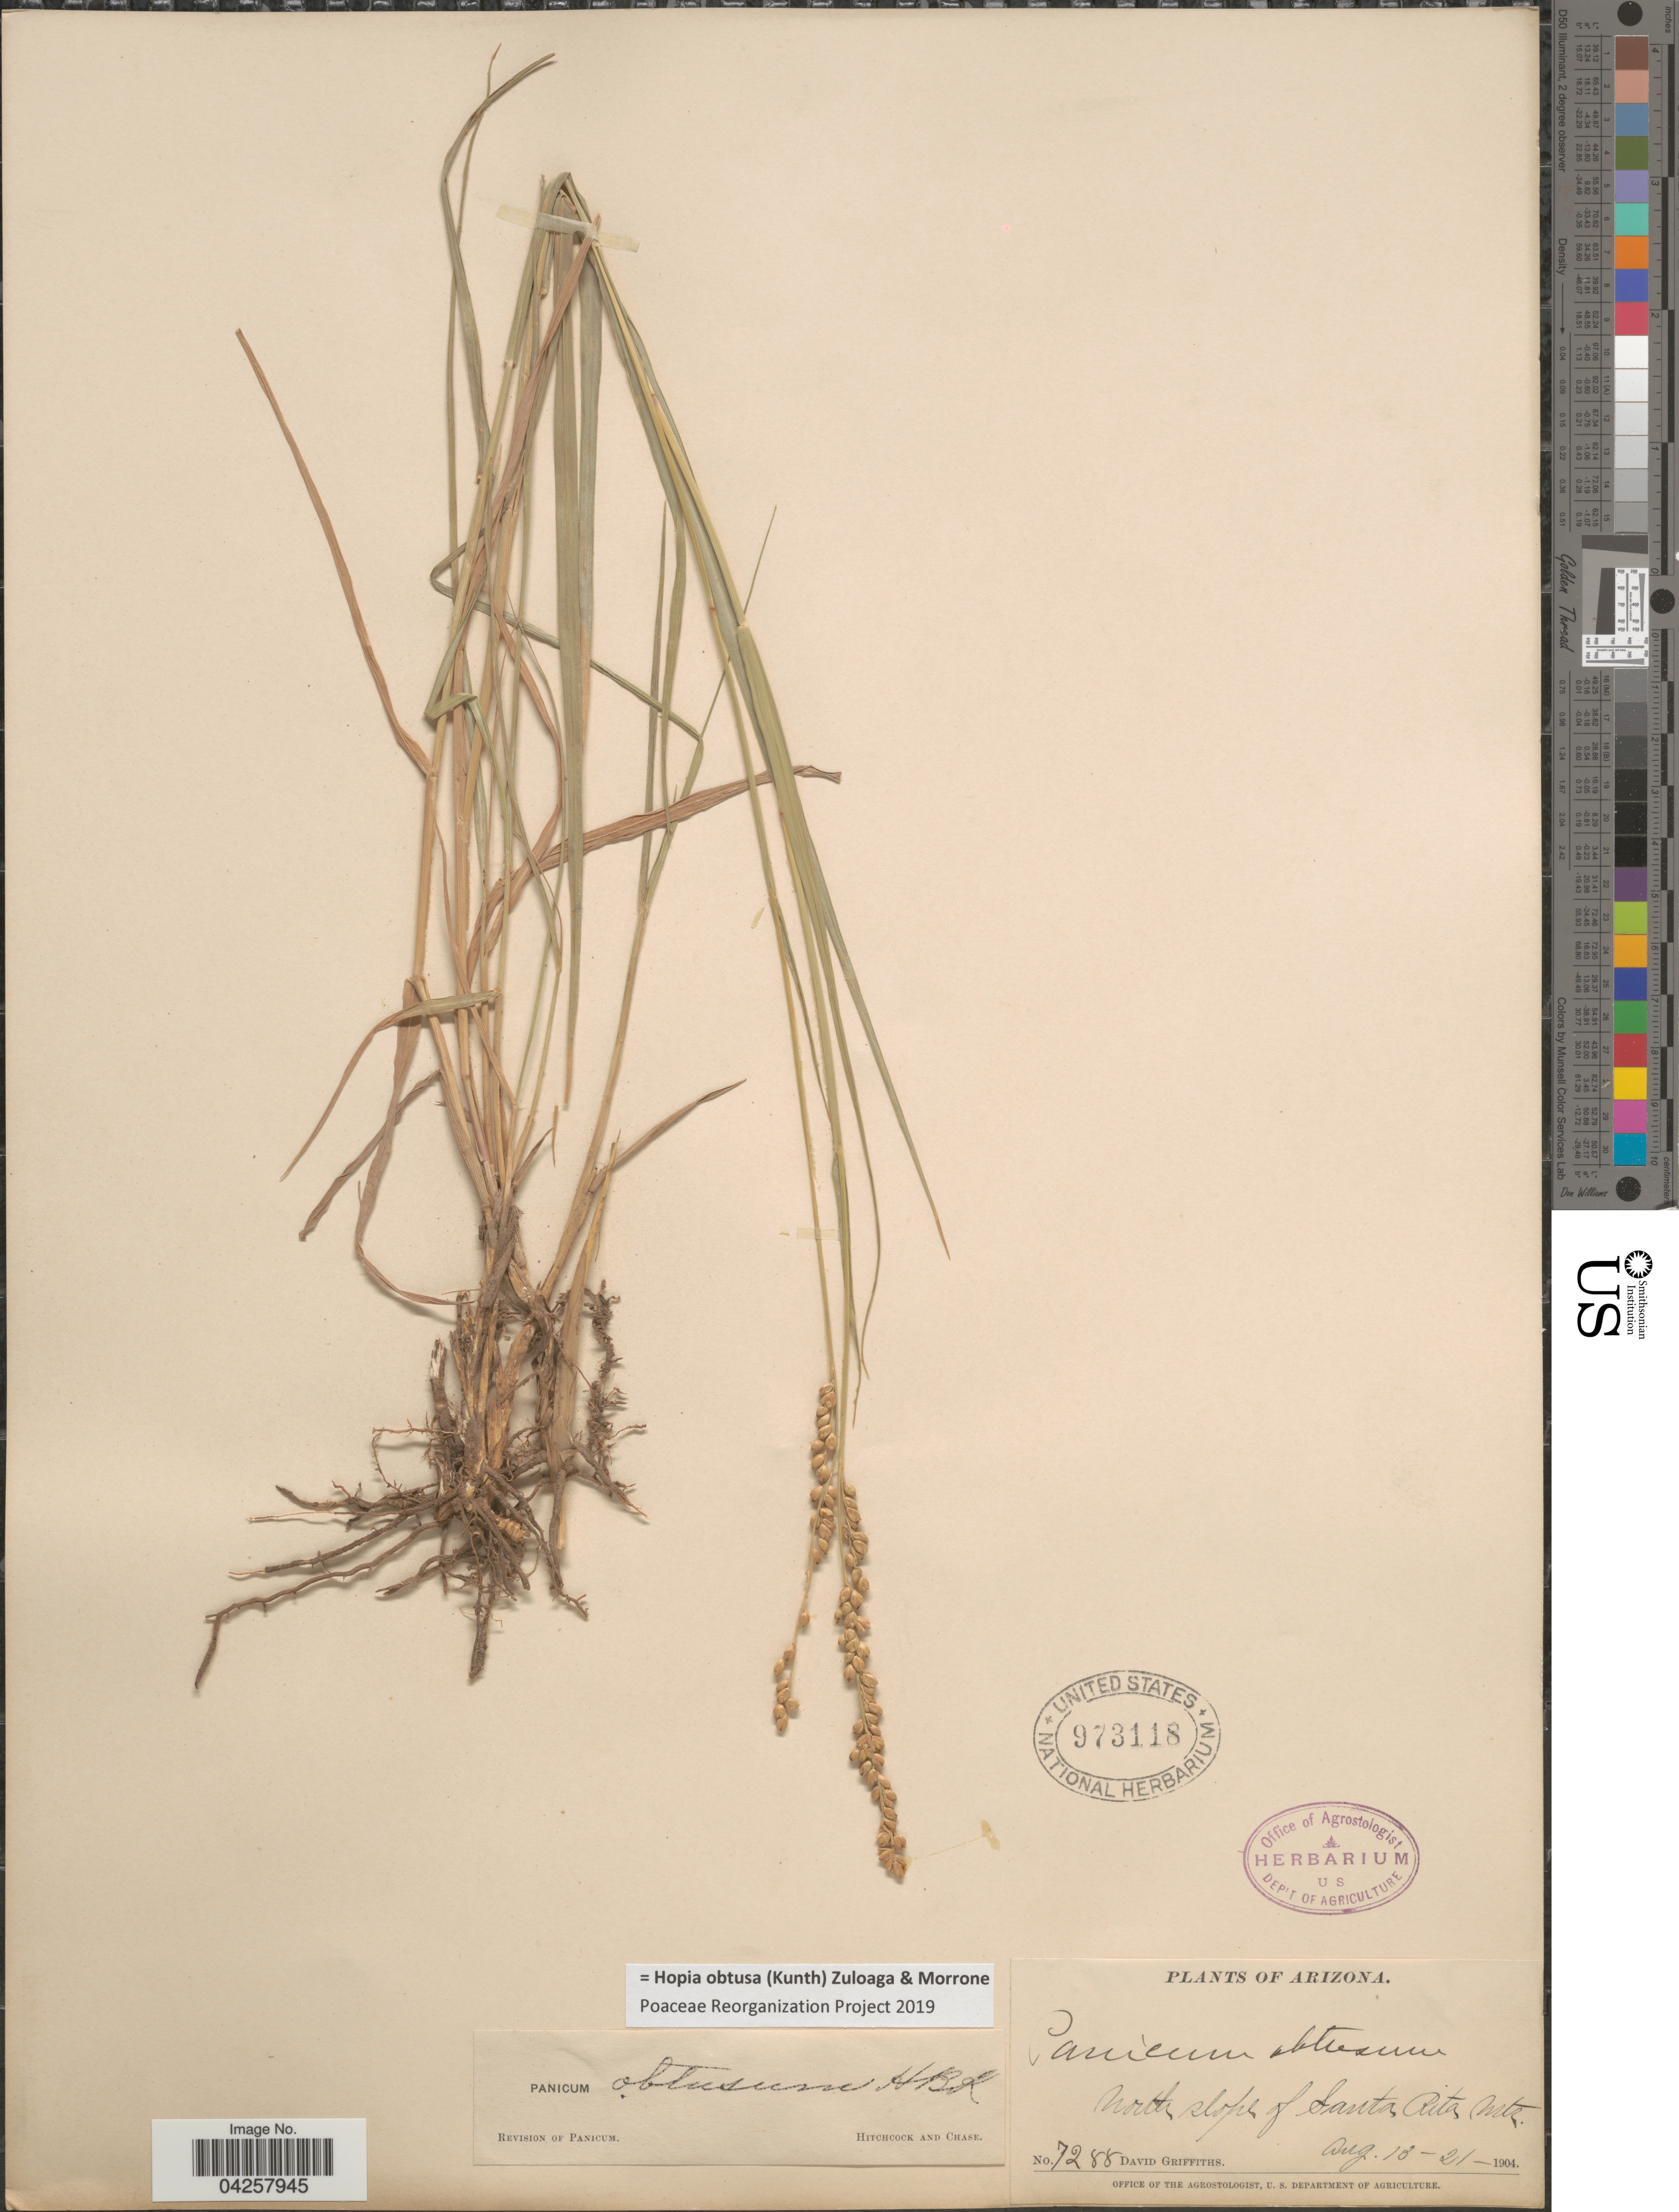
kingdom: Plantae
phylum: Tracheophyta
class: Liliopsida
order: Poales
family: Poaceae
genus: Hopia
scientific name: Hopia obtusa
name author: (Kunth) Zuloaga & Morrone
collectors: D. Griffiths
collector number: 7288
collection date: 1904-08-13/1904-08-21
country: United States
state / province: Arizona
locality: North slope of Santa Rita Mts.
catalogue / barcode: US 973118